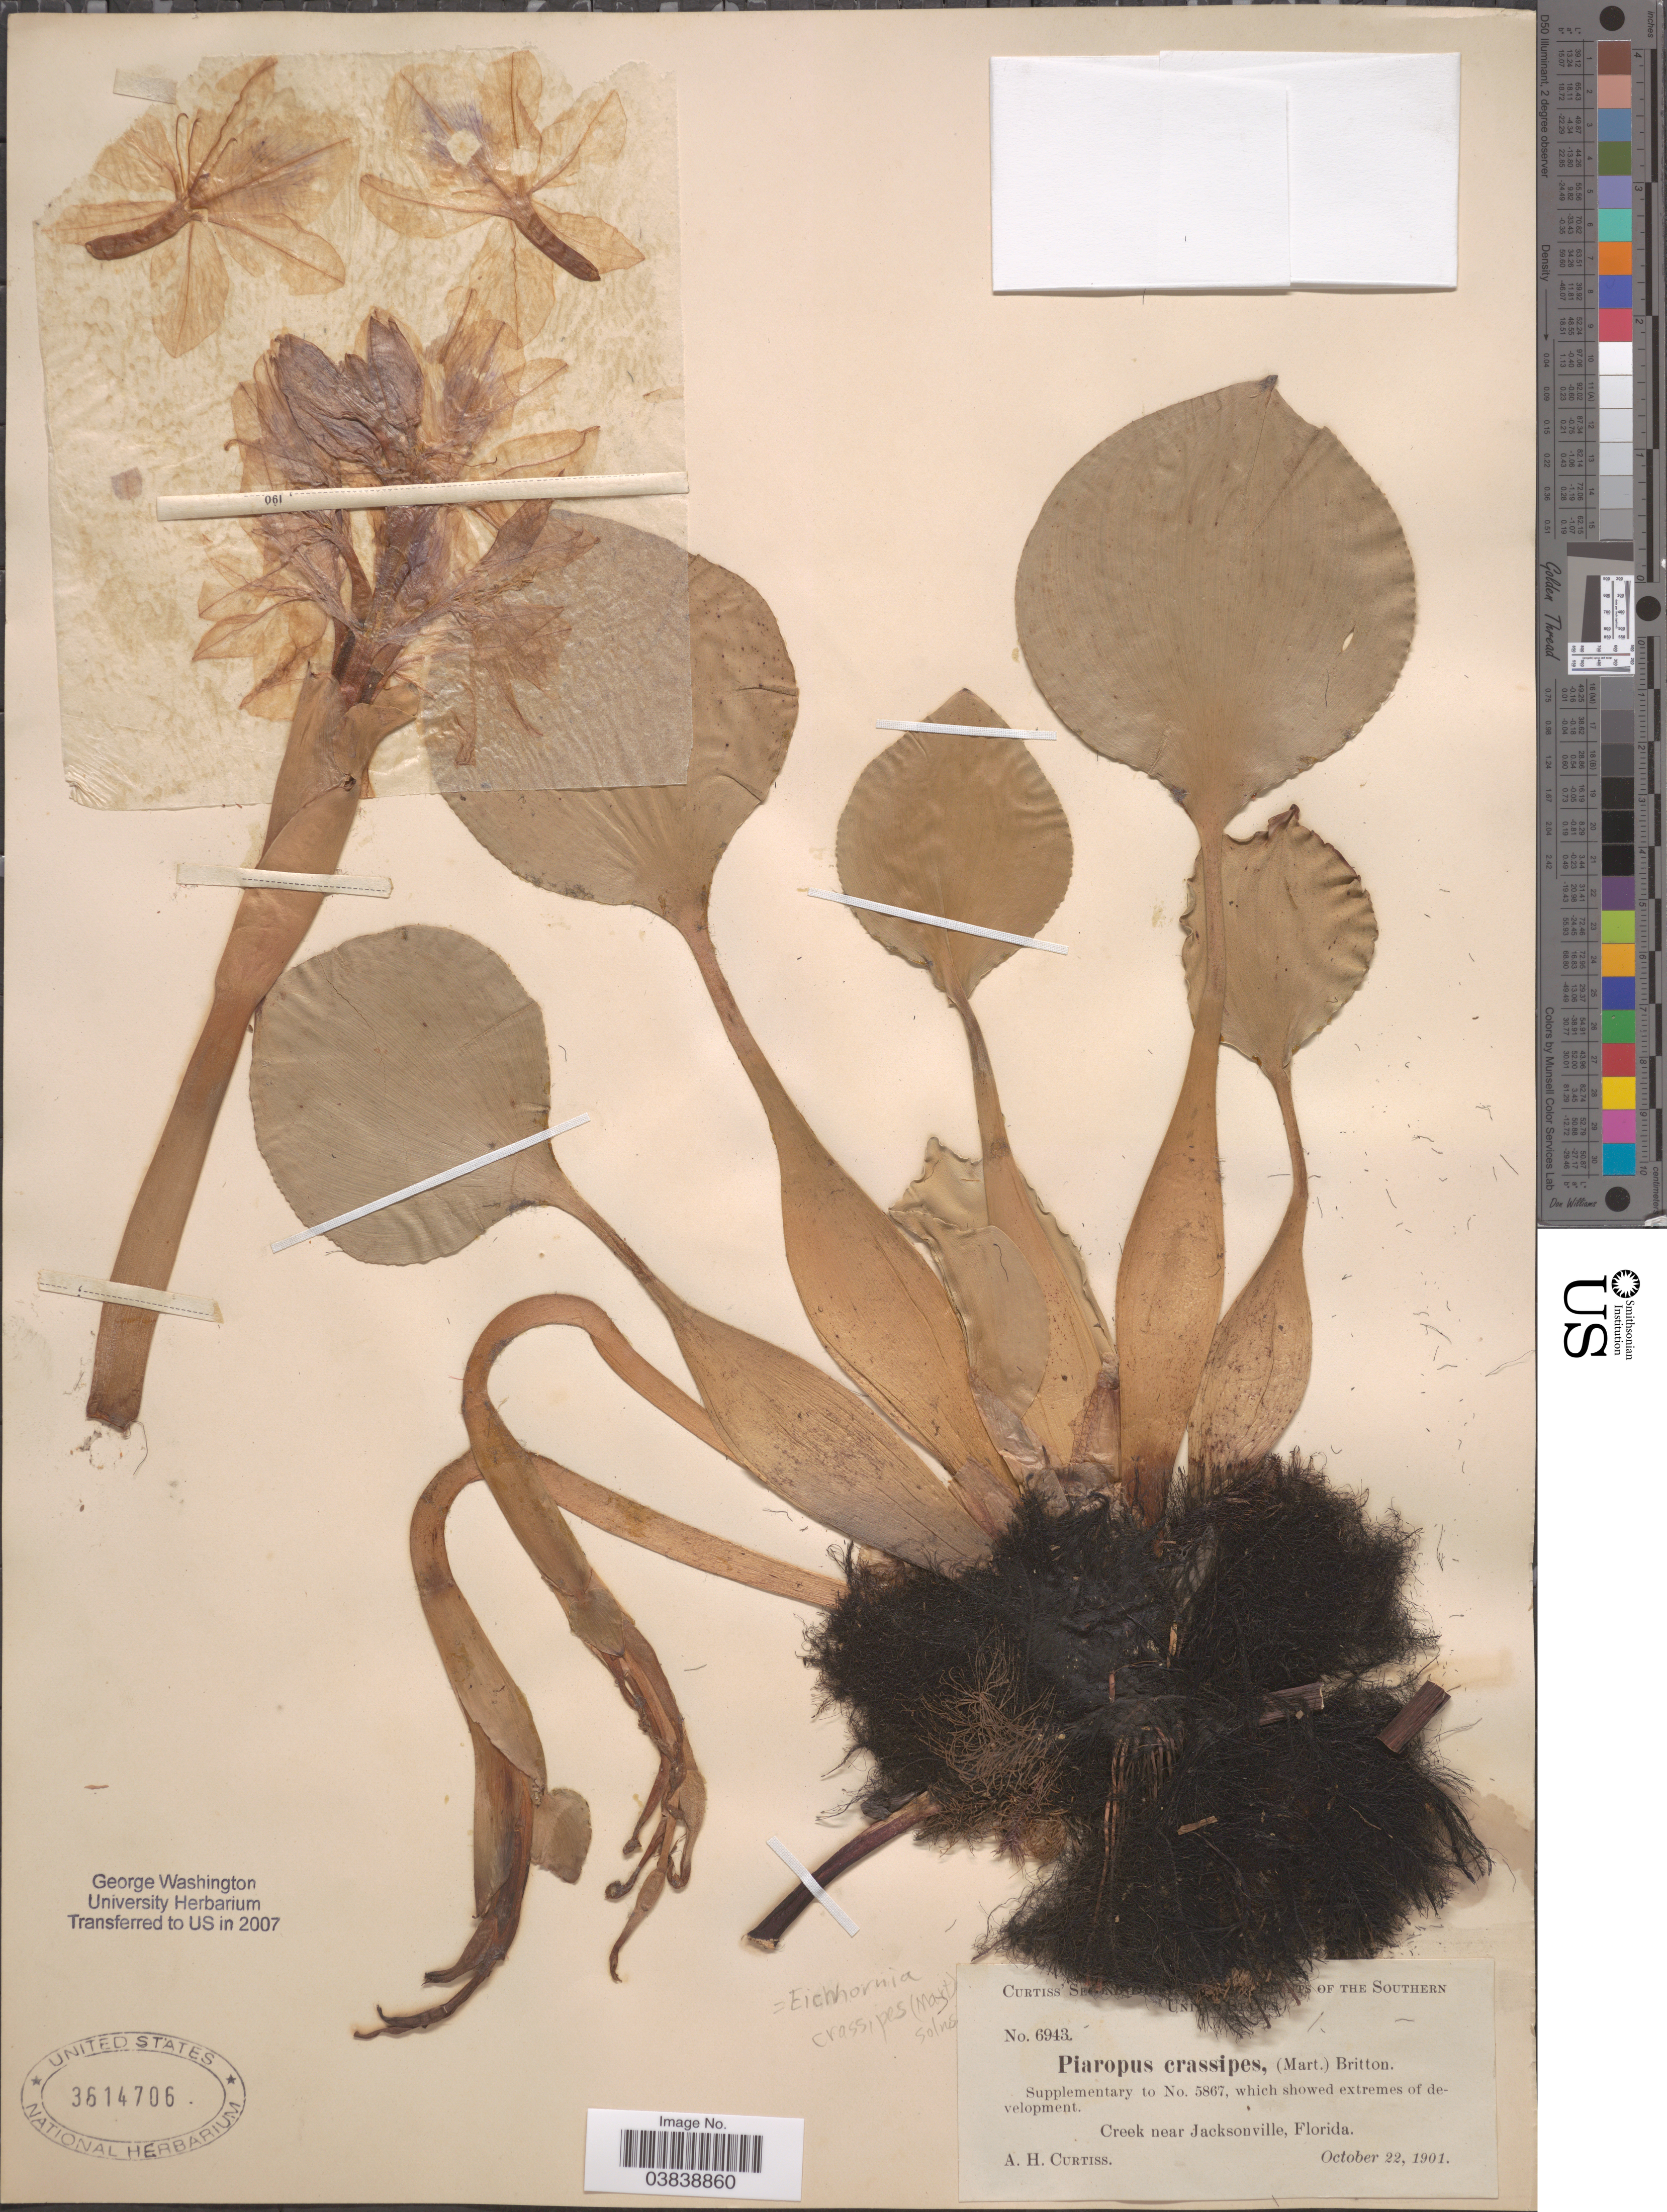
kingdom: Plantae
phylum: Tracheophyta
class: Liliopsida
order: Commelinales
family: Pontederiaceae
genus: Eichhornia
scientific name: Eichhornia crassipes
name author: (Mart.) Solms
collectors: A. H. Curtiss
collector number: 6943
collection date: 1901-10-22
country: United States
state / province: Florida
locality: Southern United States. Creek near Jacksonville.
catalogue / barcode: US 3614706